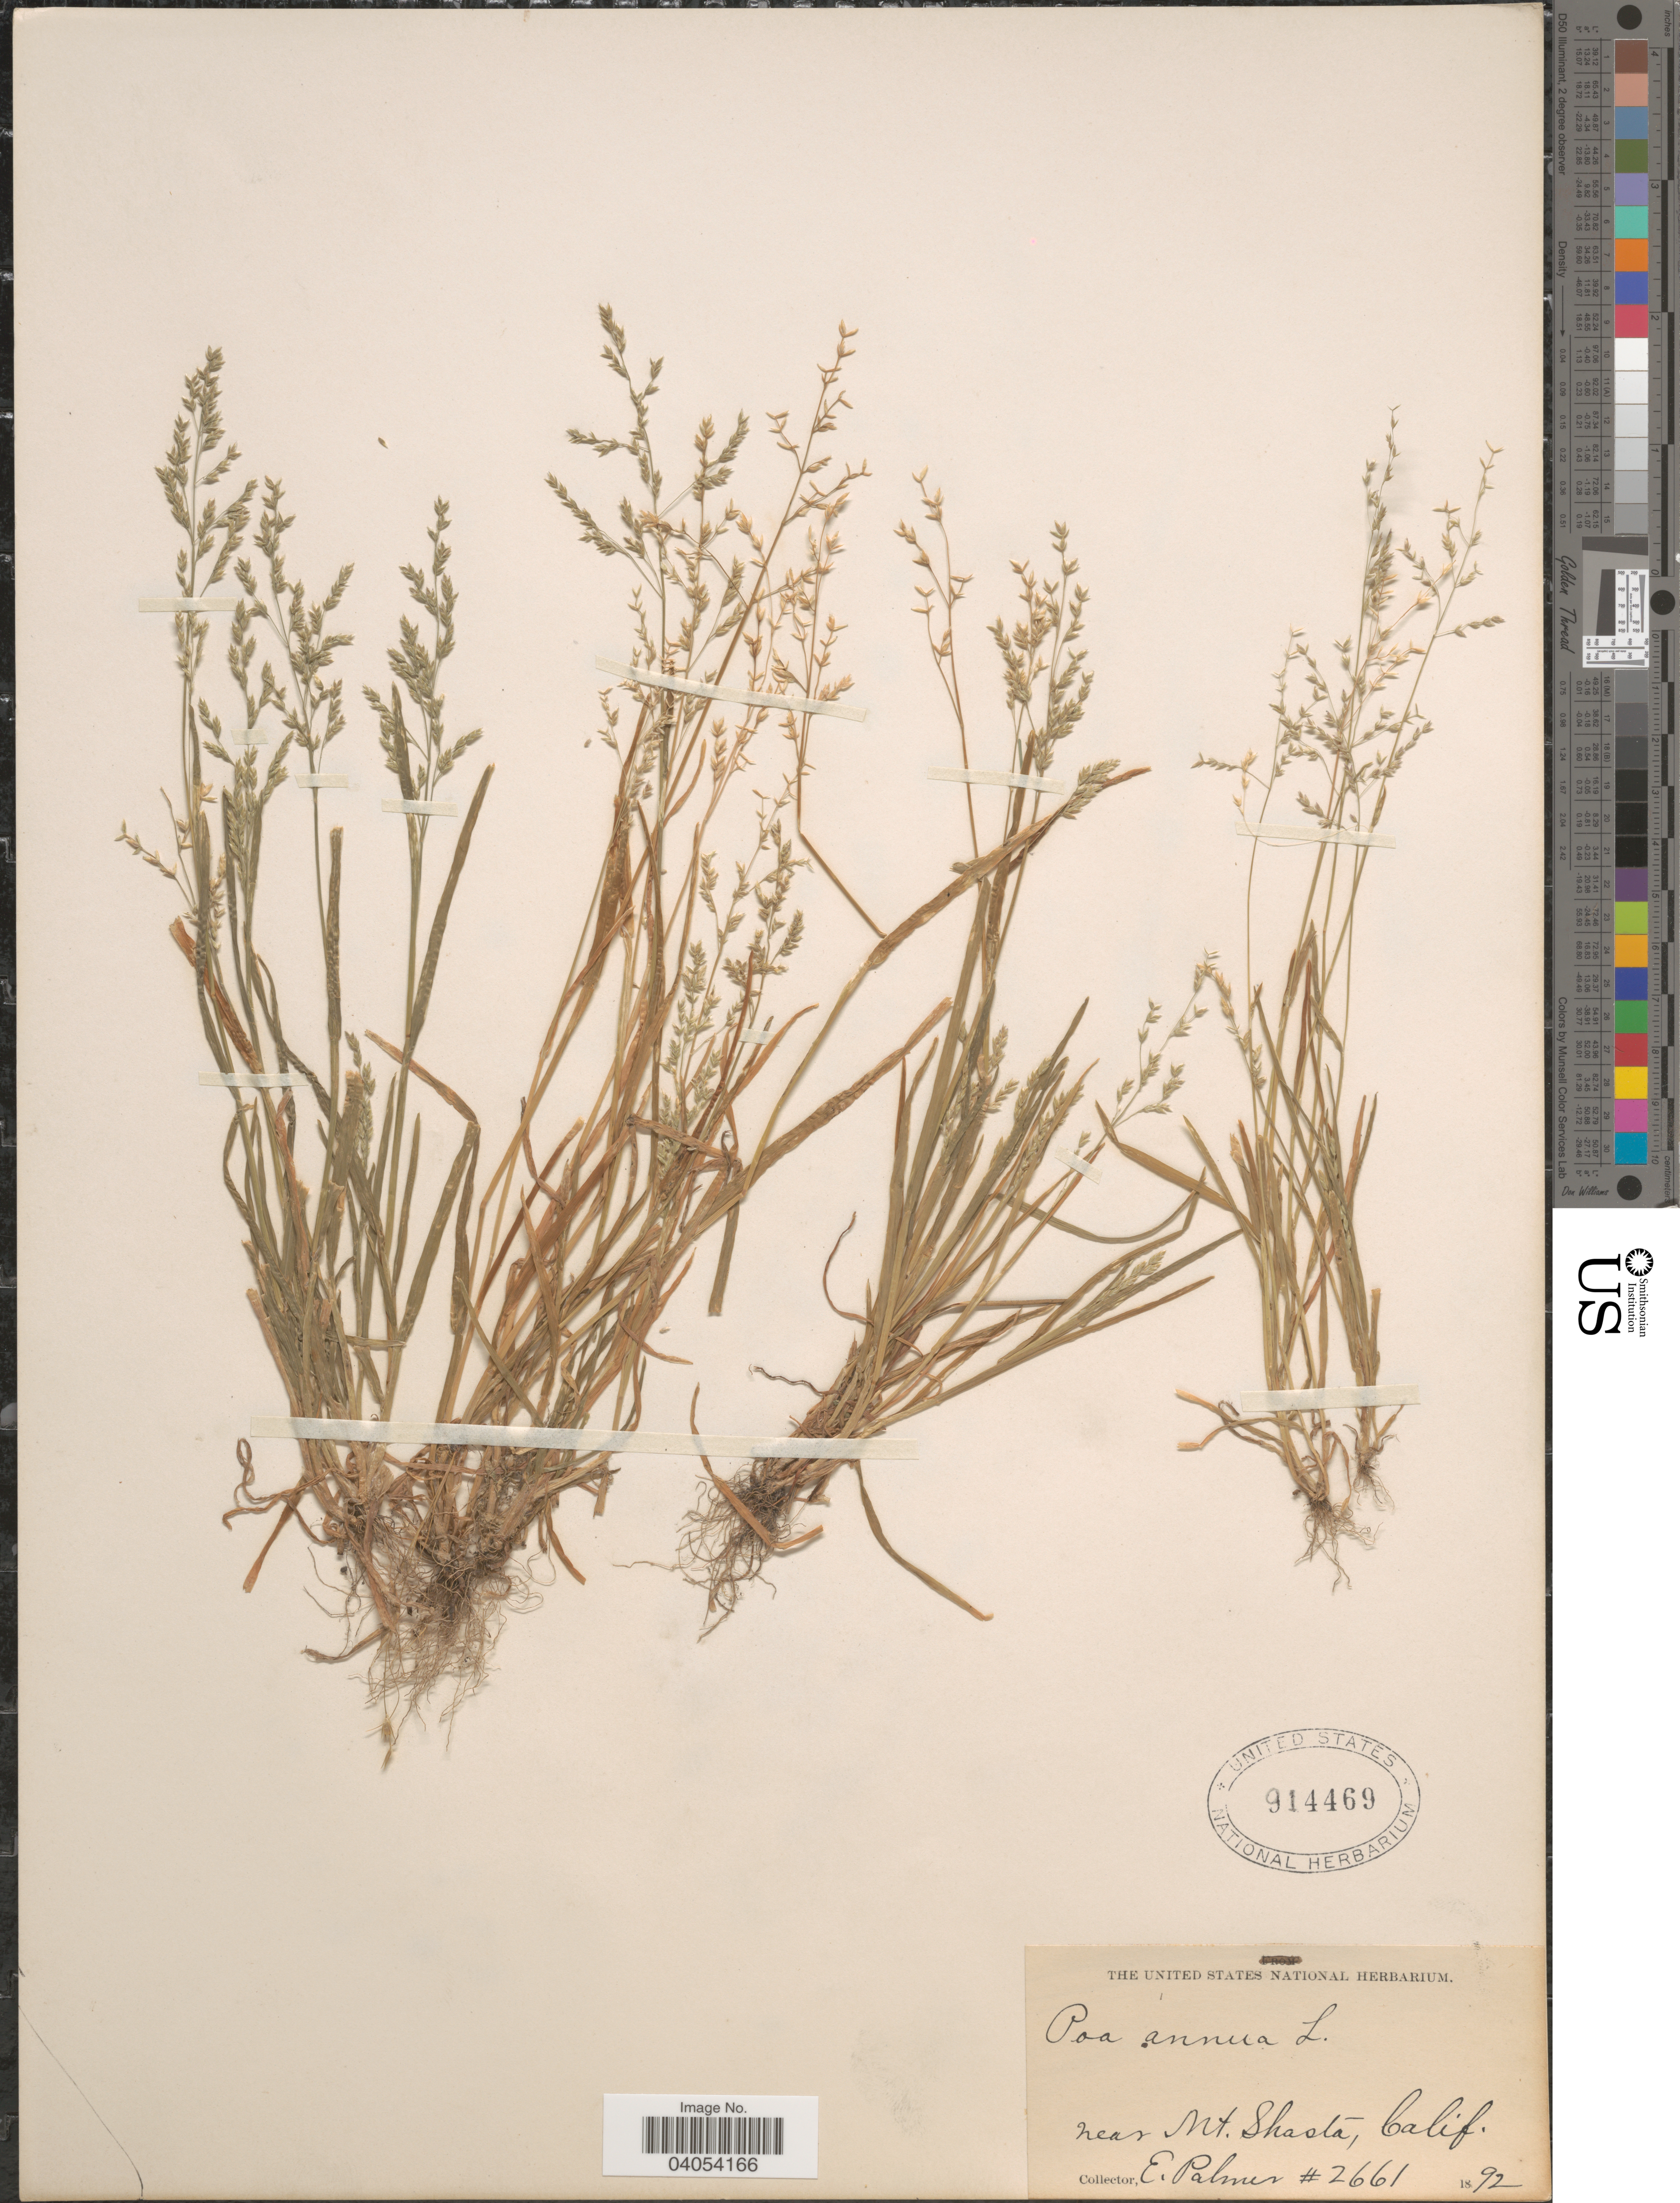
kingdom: Plantae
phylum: Tracheophyta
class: Liliopsida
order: Poales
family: Poaceae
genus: Poa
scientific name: Poa annua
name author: L.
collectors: E. Palmer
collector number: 2661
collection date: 1892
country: United States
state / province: California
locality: Near Mt. Shasta.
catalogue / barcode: US 914469